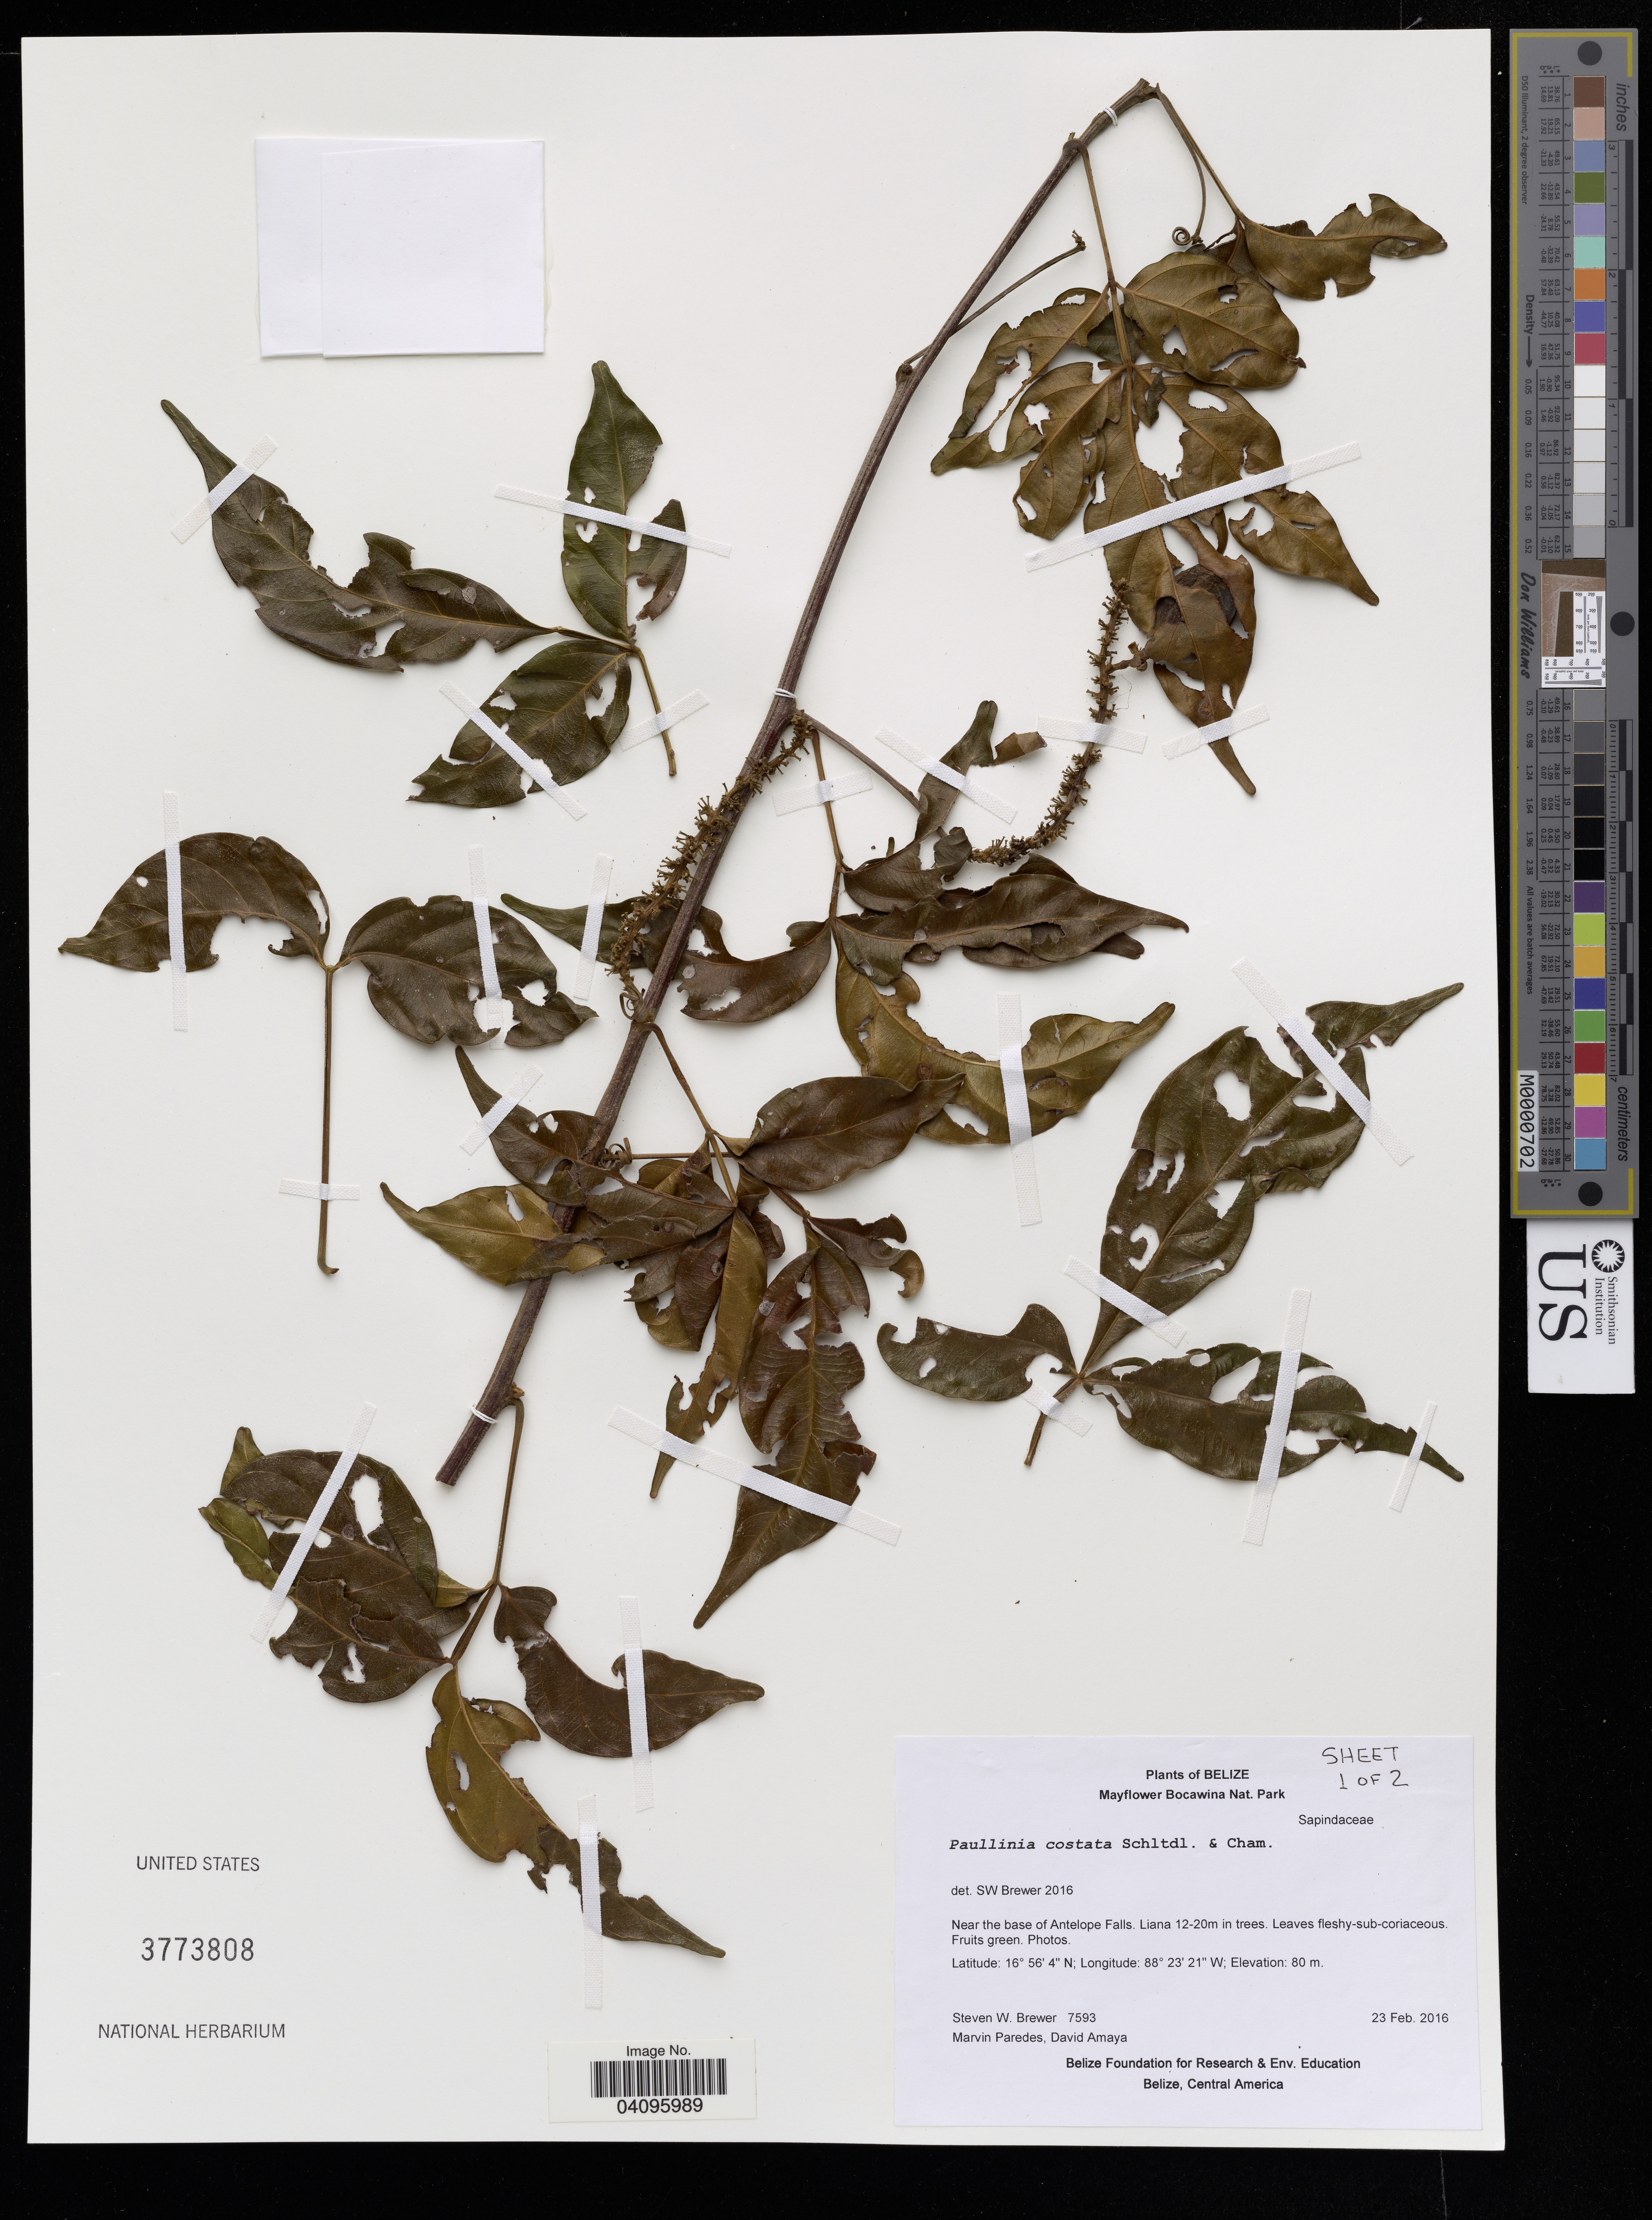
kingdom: Plantae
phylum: Tracheophyta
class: Magnoliopsida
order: Sapindales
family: Sapindaceae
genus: Paullinia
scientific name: Paullinia costata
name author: Schltdl. & Cham.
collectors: S. W. Brewer, M. Paredes & D. Amaya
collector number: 7593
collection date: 2016-02-23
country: Belize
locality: Mayflower Bocawina Nat. Park. Near the base of Antelope Falls.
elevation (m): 80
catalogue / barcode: US 3773808